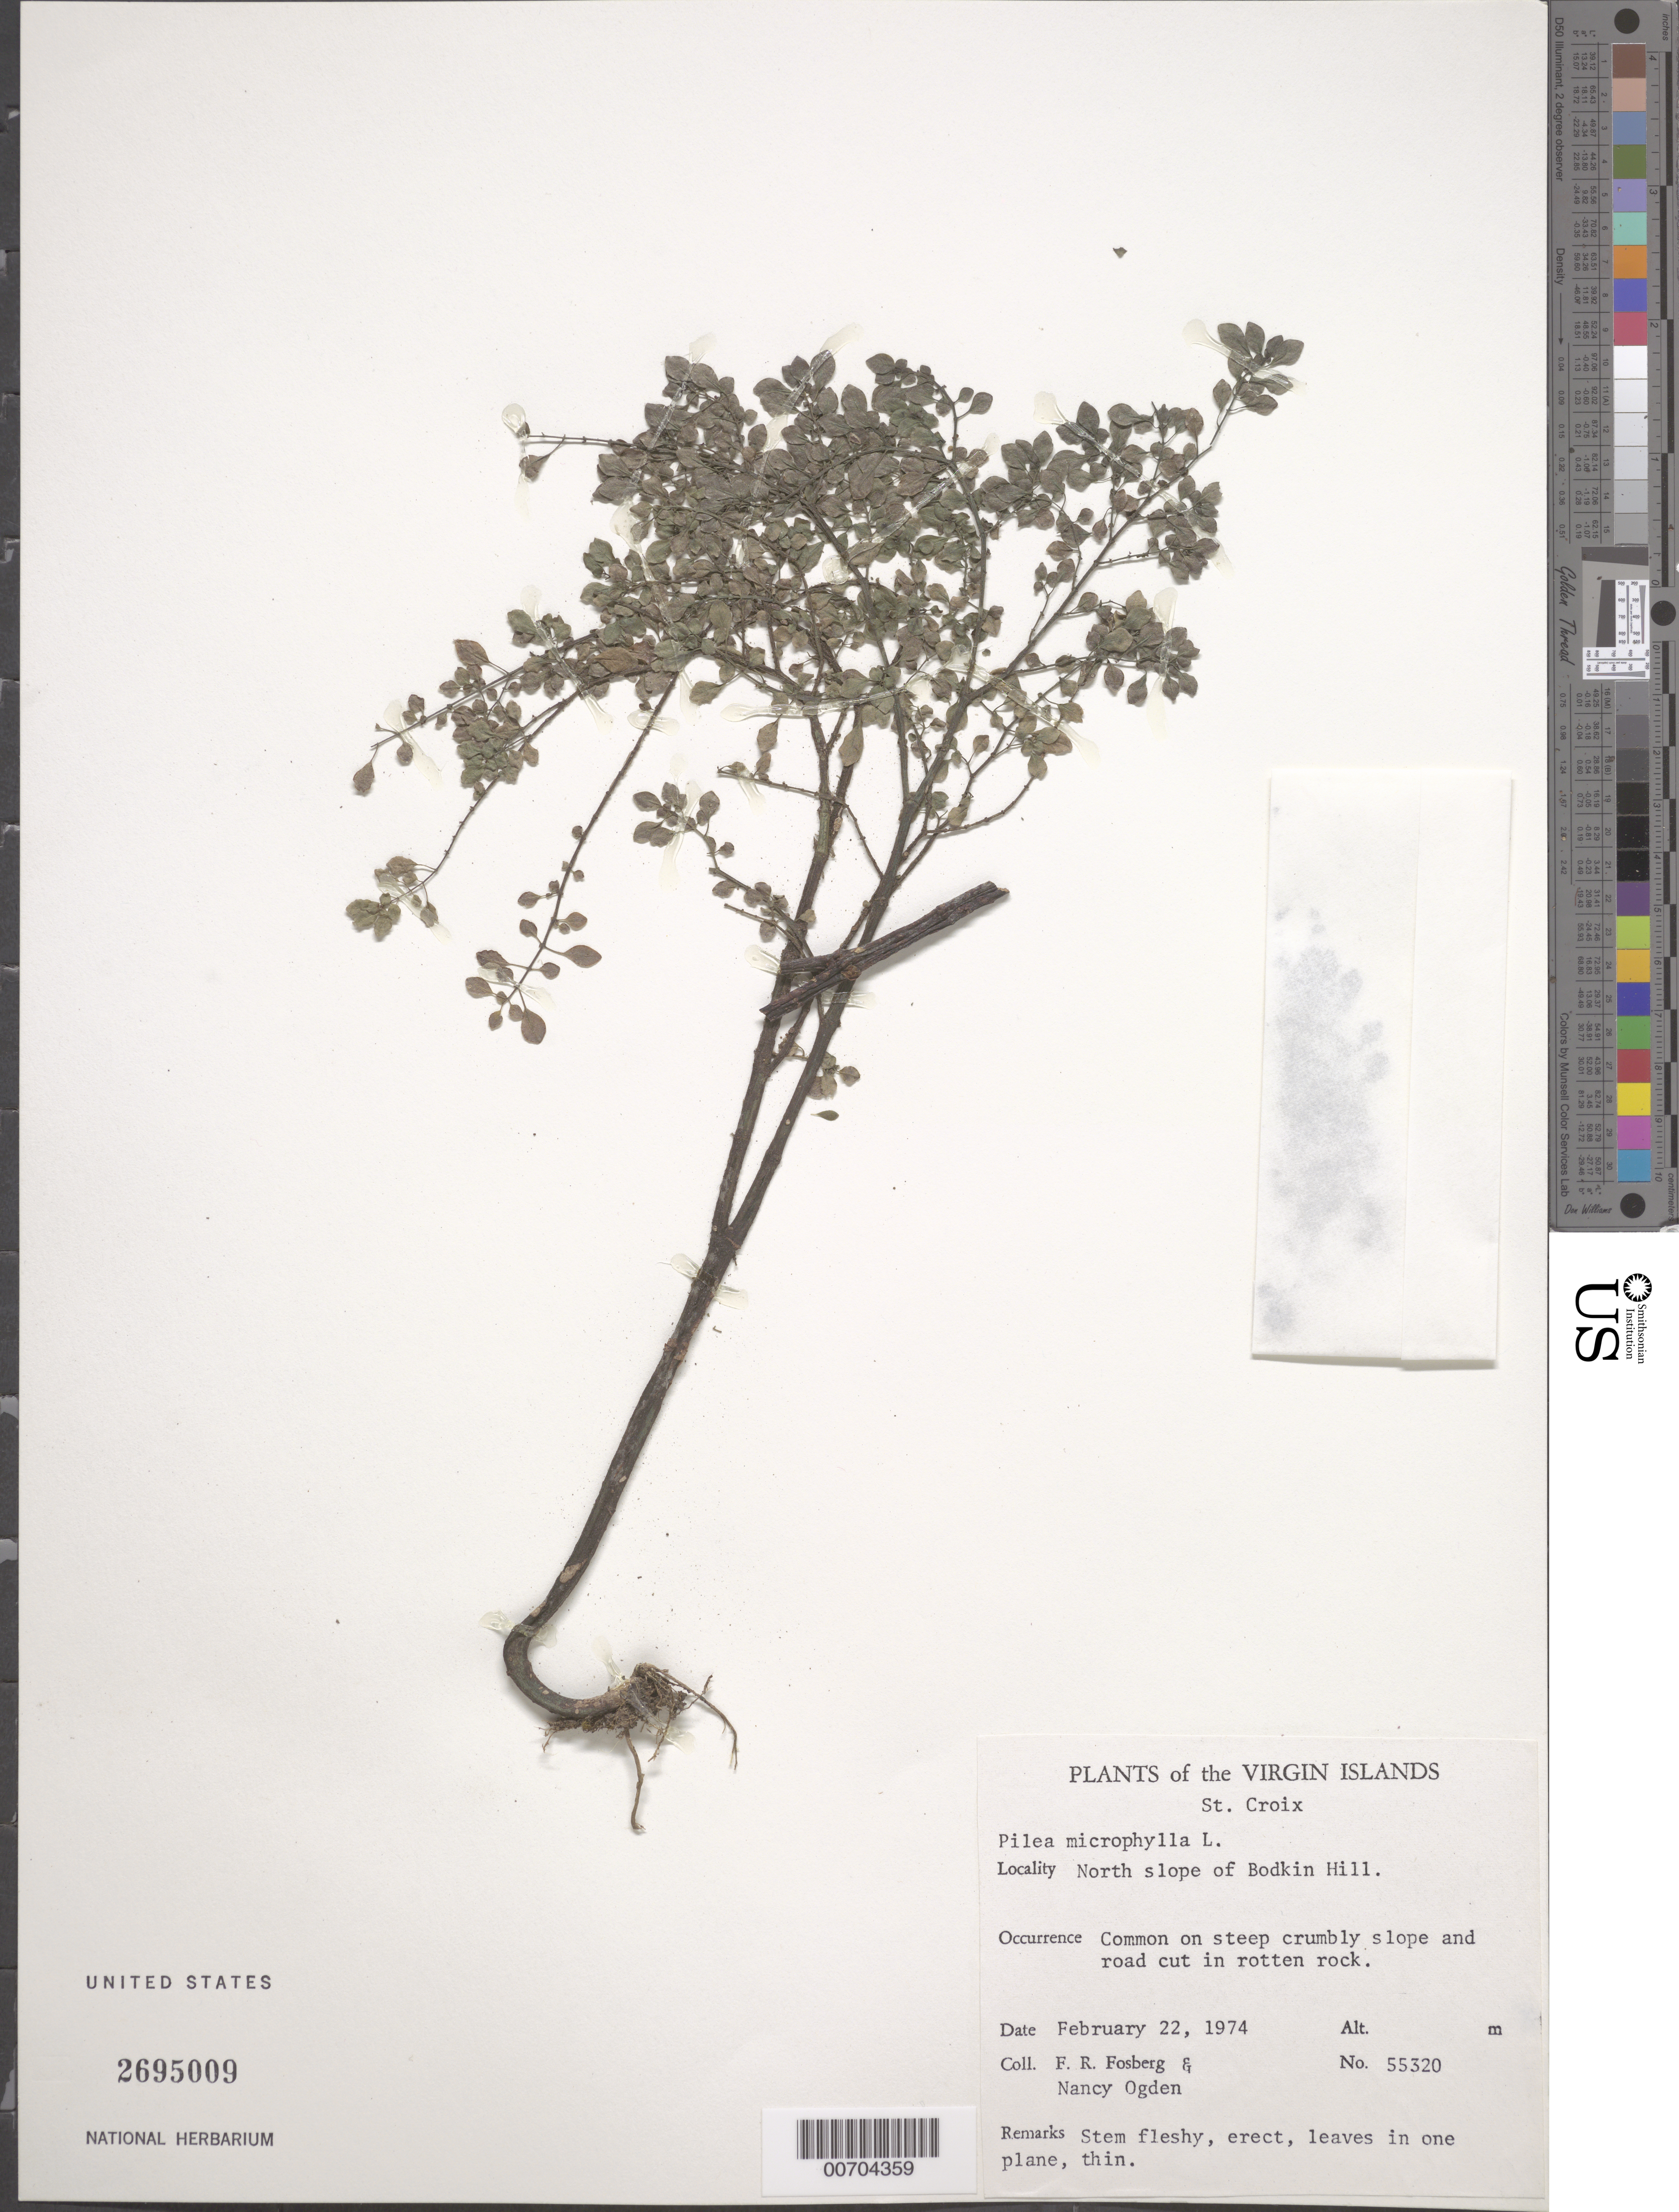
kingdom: Plantae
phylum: Tracheophyta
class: Magnoliopsida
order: Rosales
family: Urticaceae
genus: Pilea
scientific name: Pilea microphylla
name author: (L.) Liebm.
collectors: F. R. Fosberg & N. Ogden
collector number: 55320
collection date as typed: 22 Feb 1974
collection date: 1974-02-22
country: U.S. Virgin Islands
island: St. Croix Island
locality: N Slope of Bodkin Hill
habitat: Steep crumbly slope and road cut in rotten rock.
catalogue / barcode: US 2695009